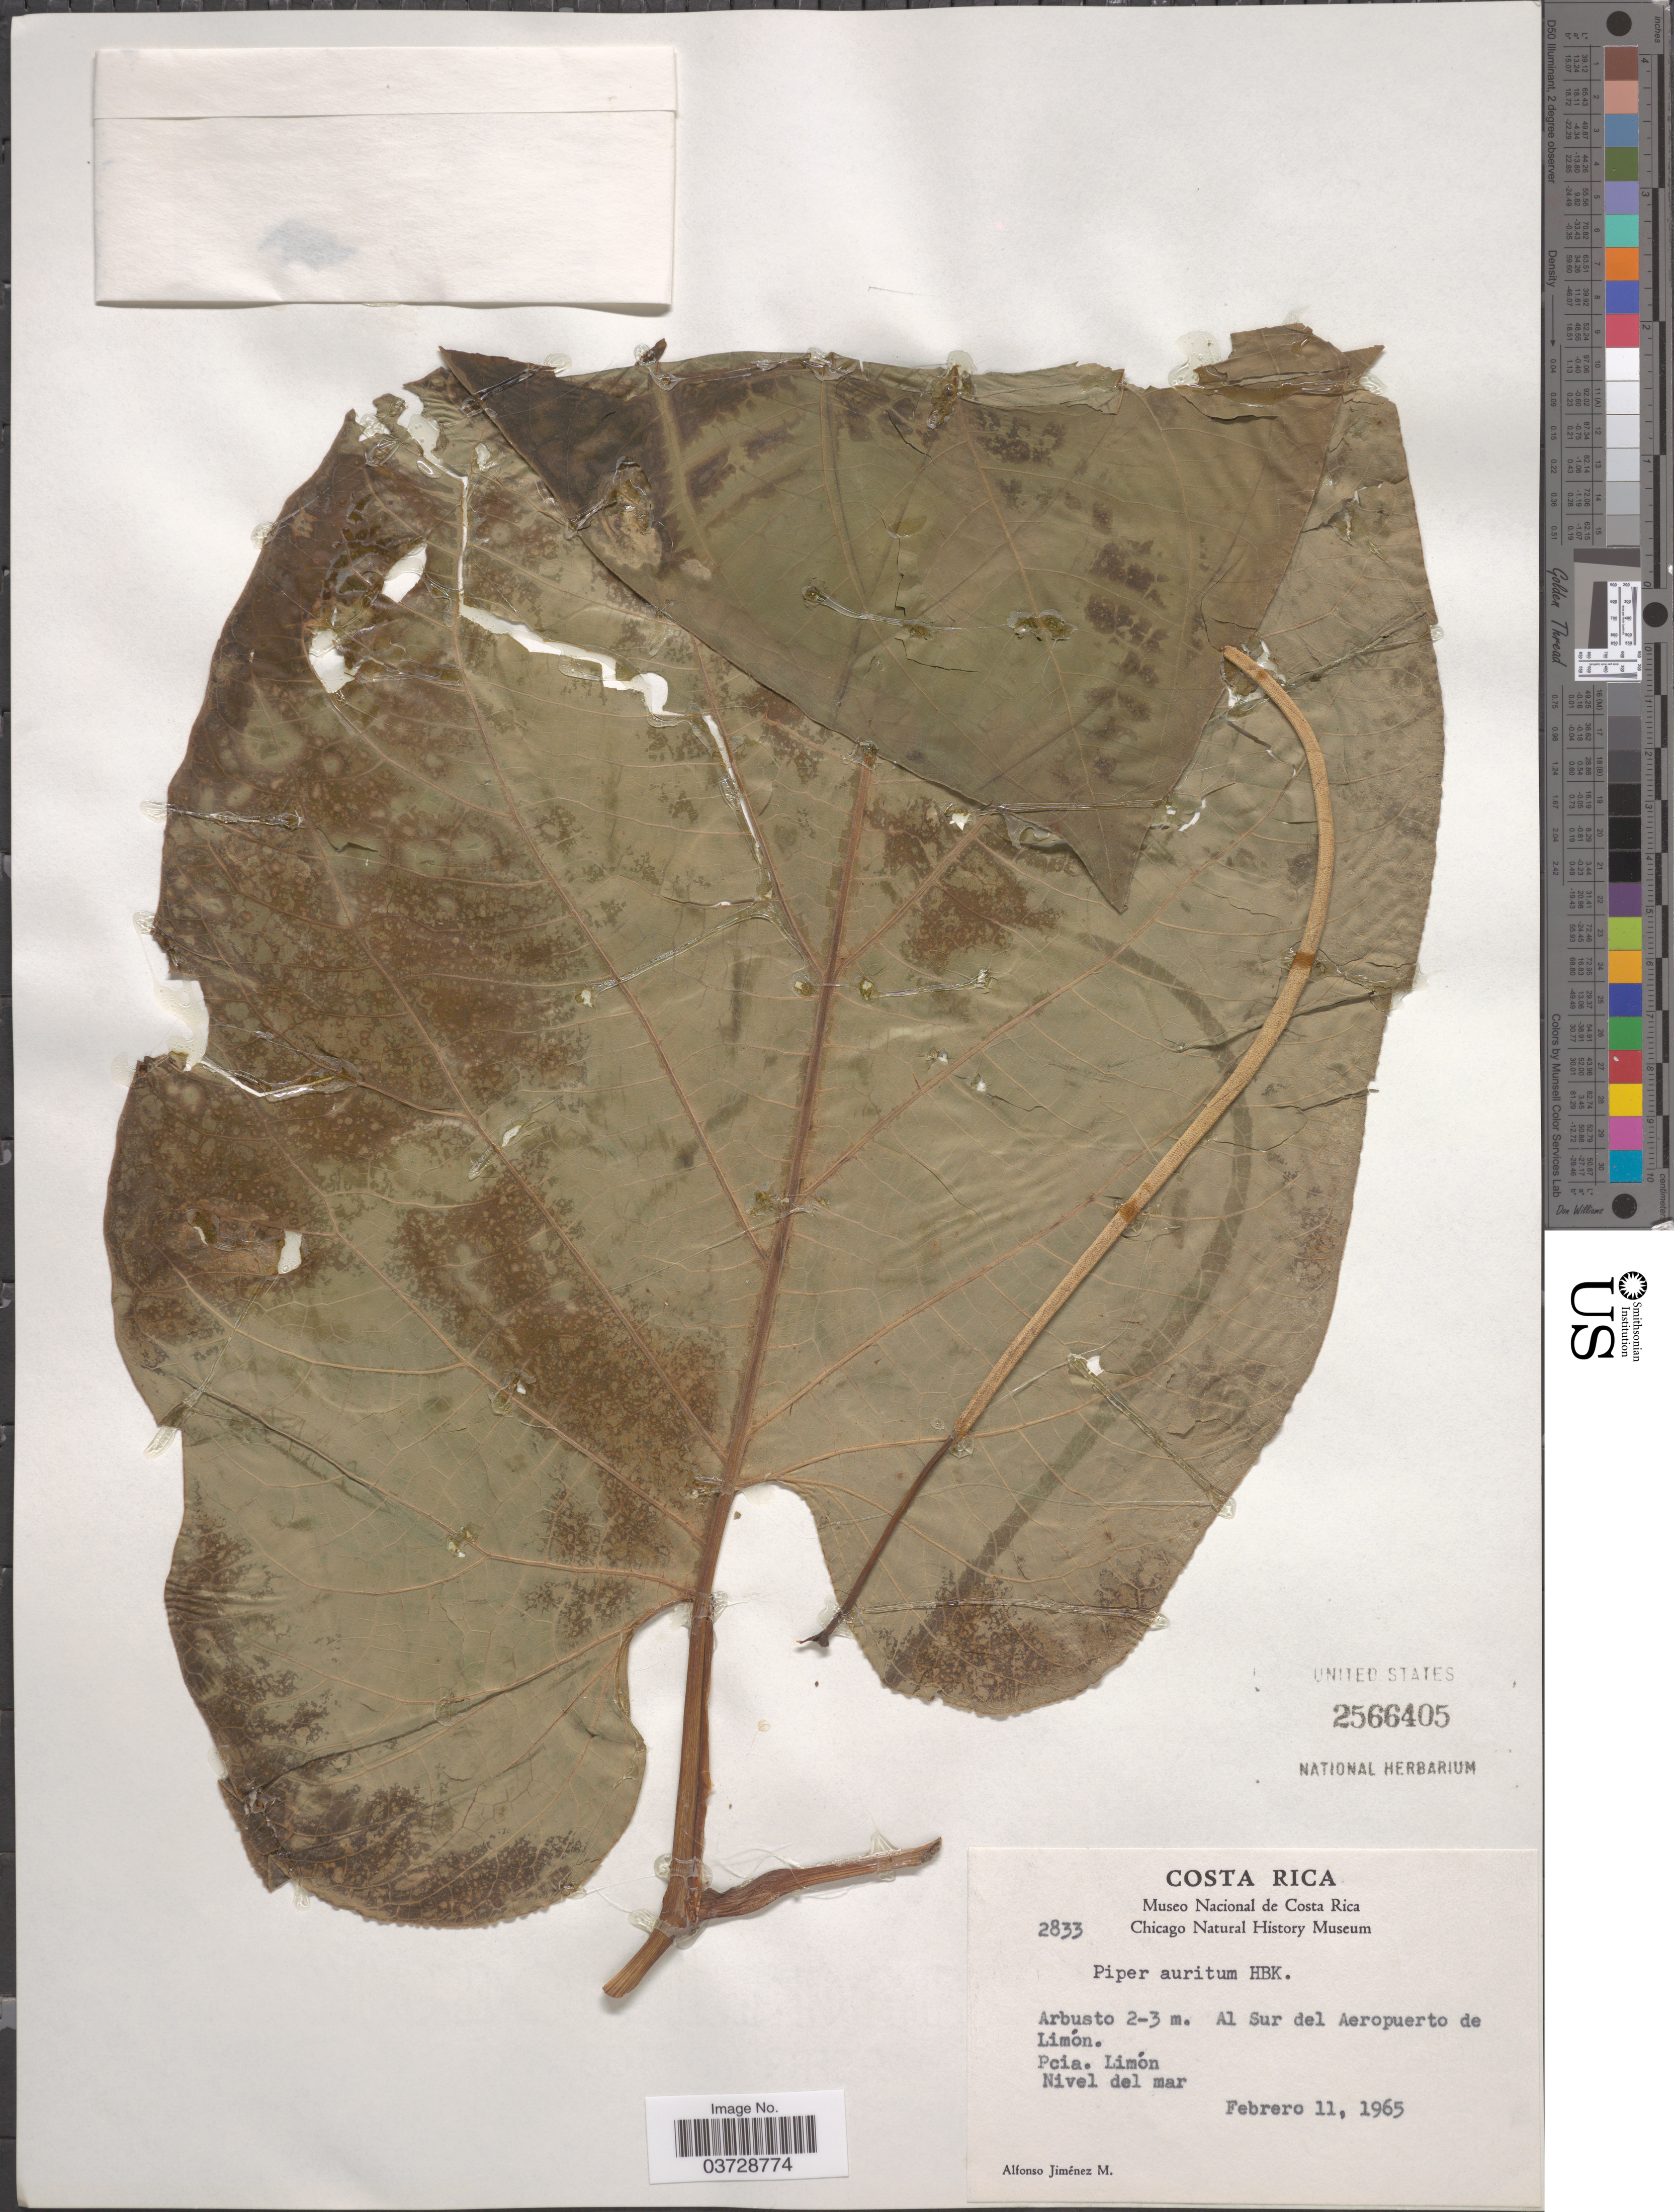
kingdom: Plantae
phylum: Tracheophyta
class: Magnoliopsida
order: Piperales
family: Piperaceae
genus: Piper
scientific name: Piper auritum var. amplifolium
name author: C. DC.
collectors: A. Jimenez M.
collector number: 2833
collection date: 1965-02-11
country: Costa Rica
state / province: Limón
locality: Al Sur del Aeropuerto de Limón. Pcia. Limón.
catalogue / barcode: US 2566405